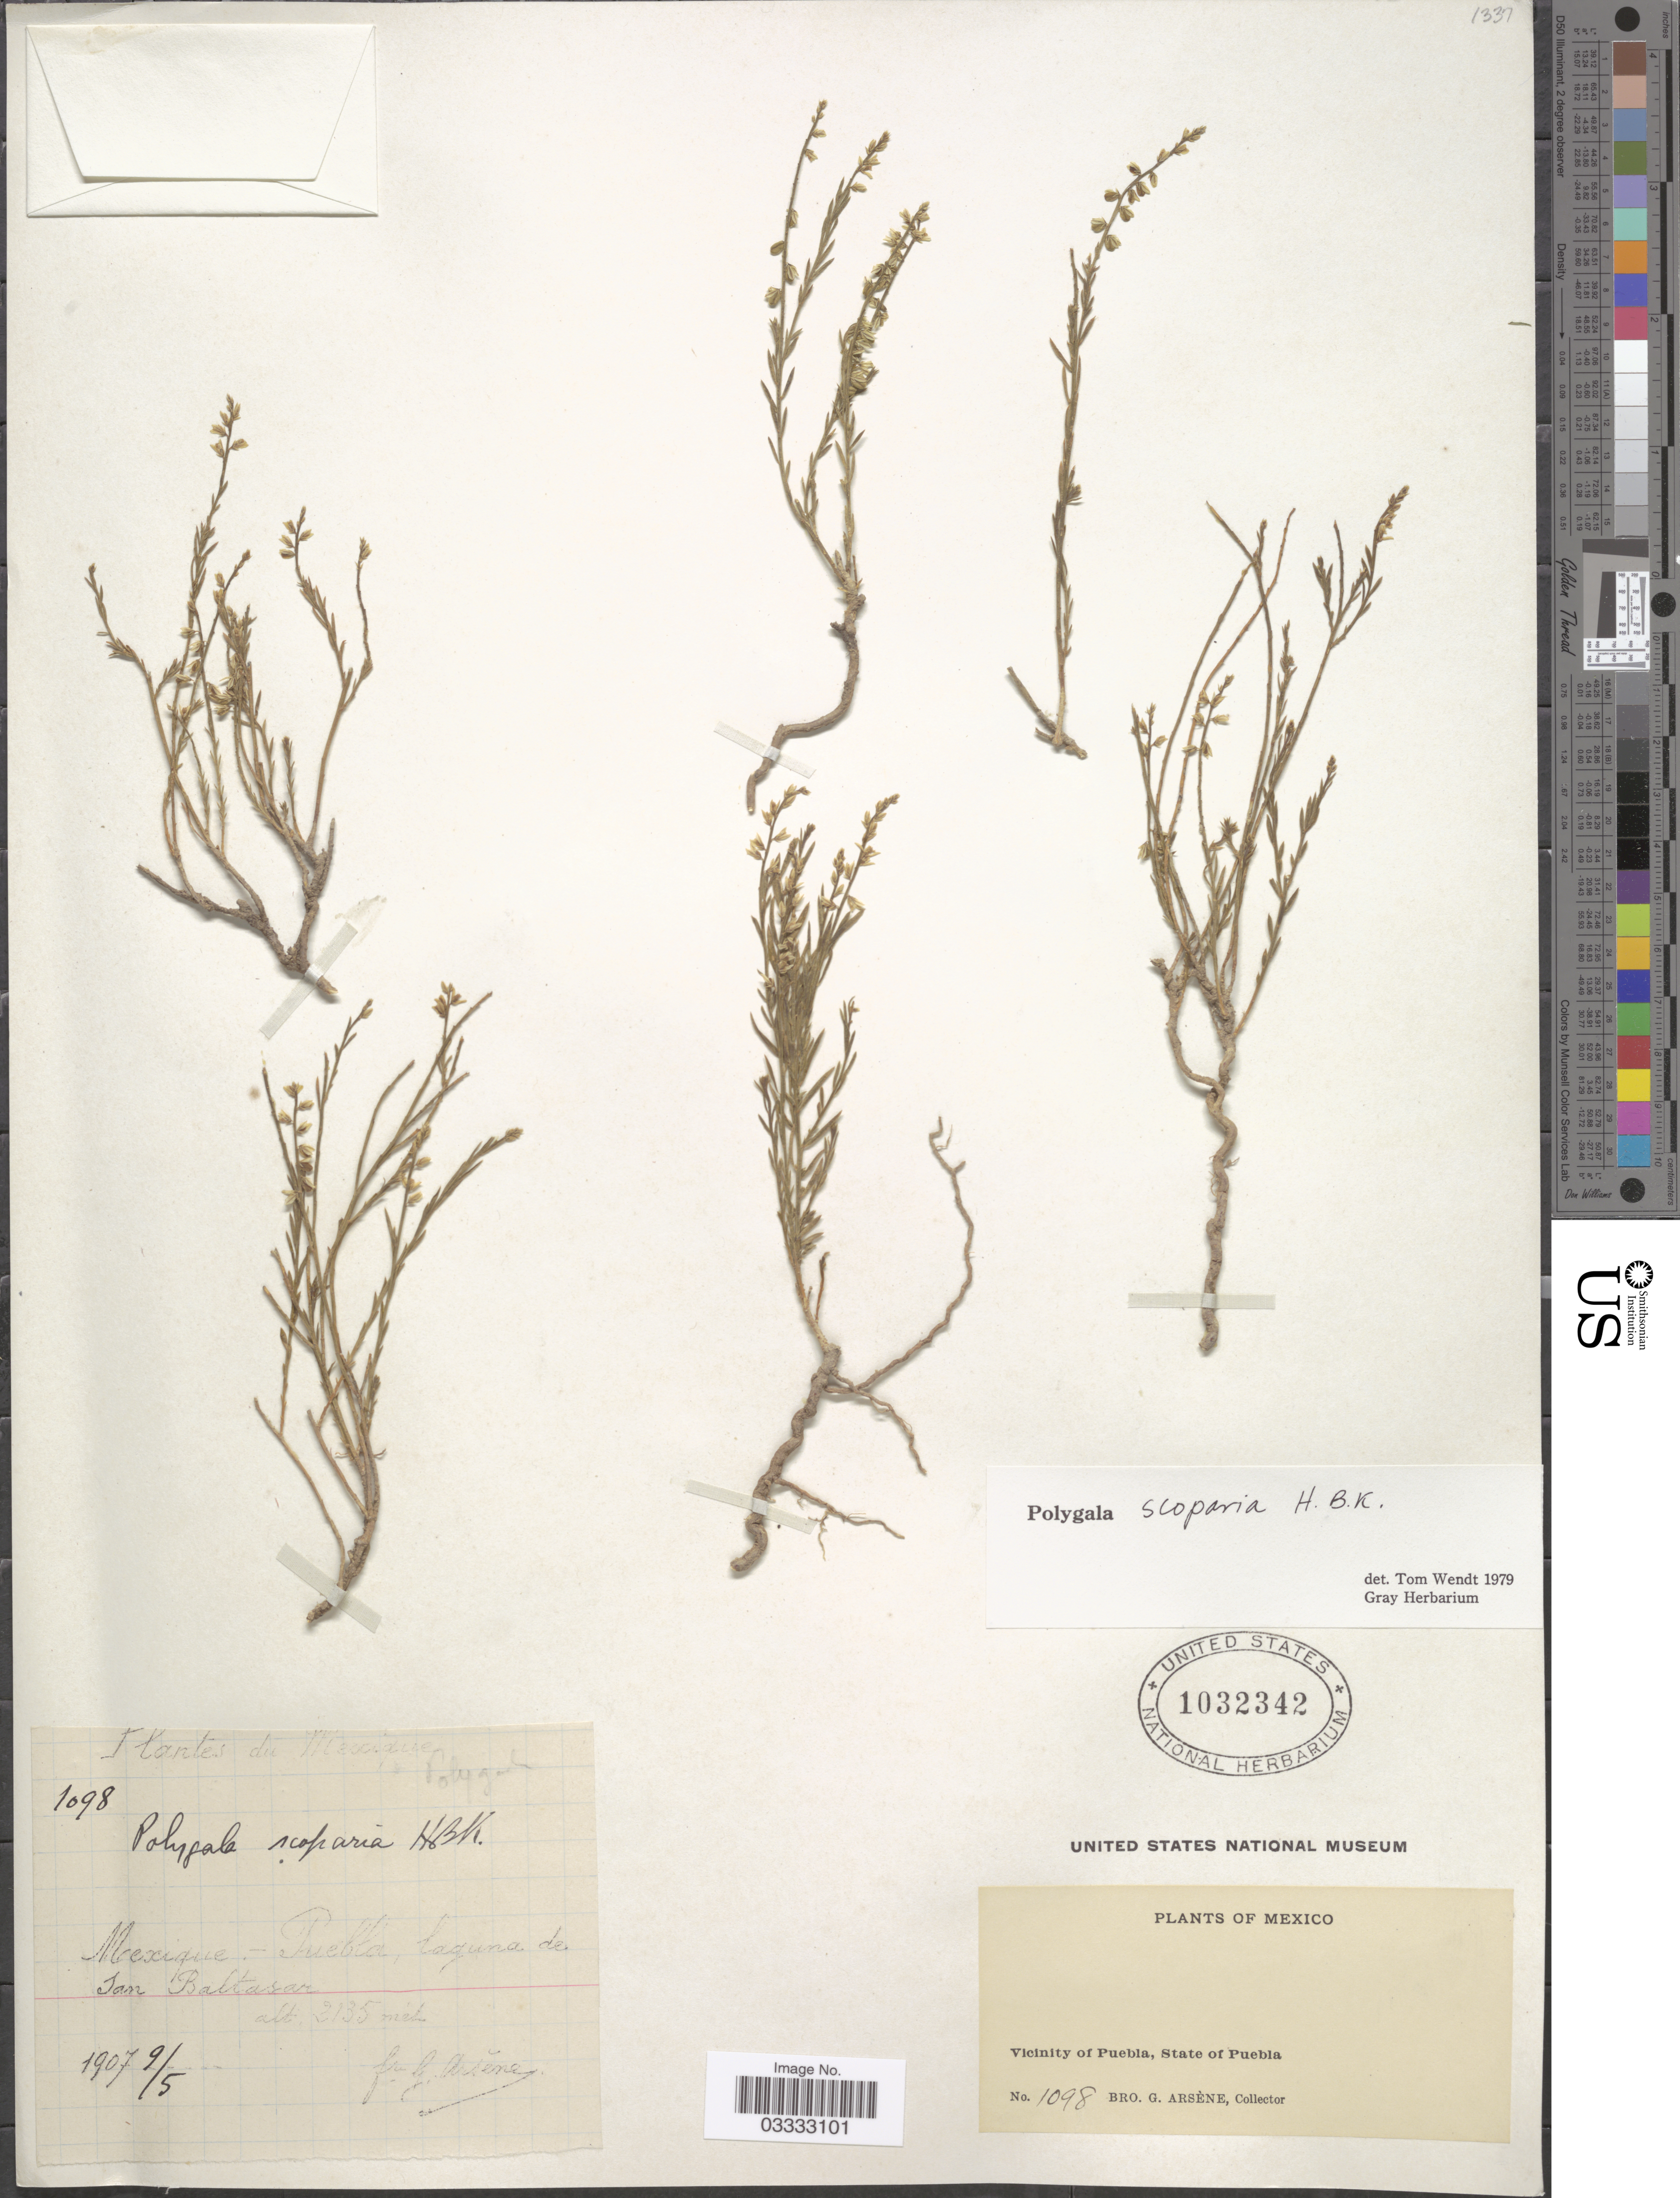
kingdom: Plantae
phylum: Tracheophyta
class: Magnoliopsida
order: Fabales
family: Polygalaceae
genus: Polygala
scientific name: Polygala scoparia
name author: Kunth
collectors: Bro. G. Arsène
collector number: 1098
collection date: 1907-05-09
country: Mexico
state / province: Puebla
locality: Laguna de San Baltasar. Vicinity of Puebla.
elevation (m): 2135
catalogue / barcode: US 1032342